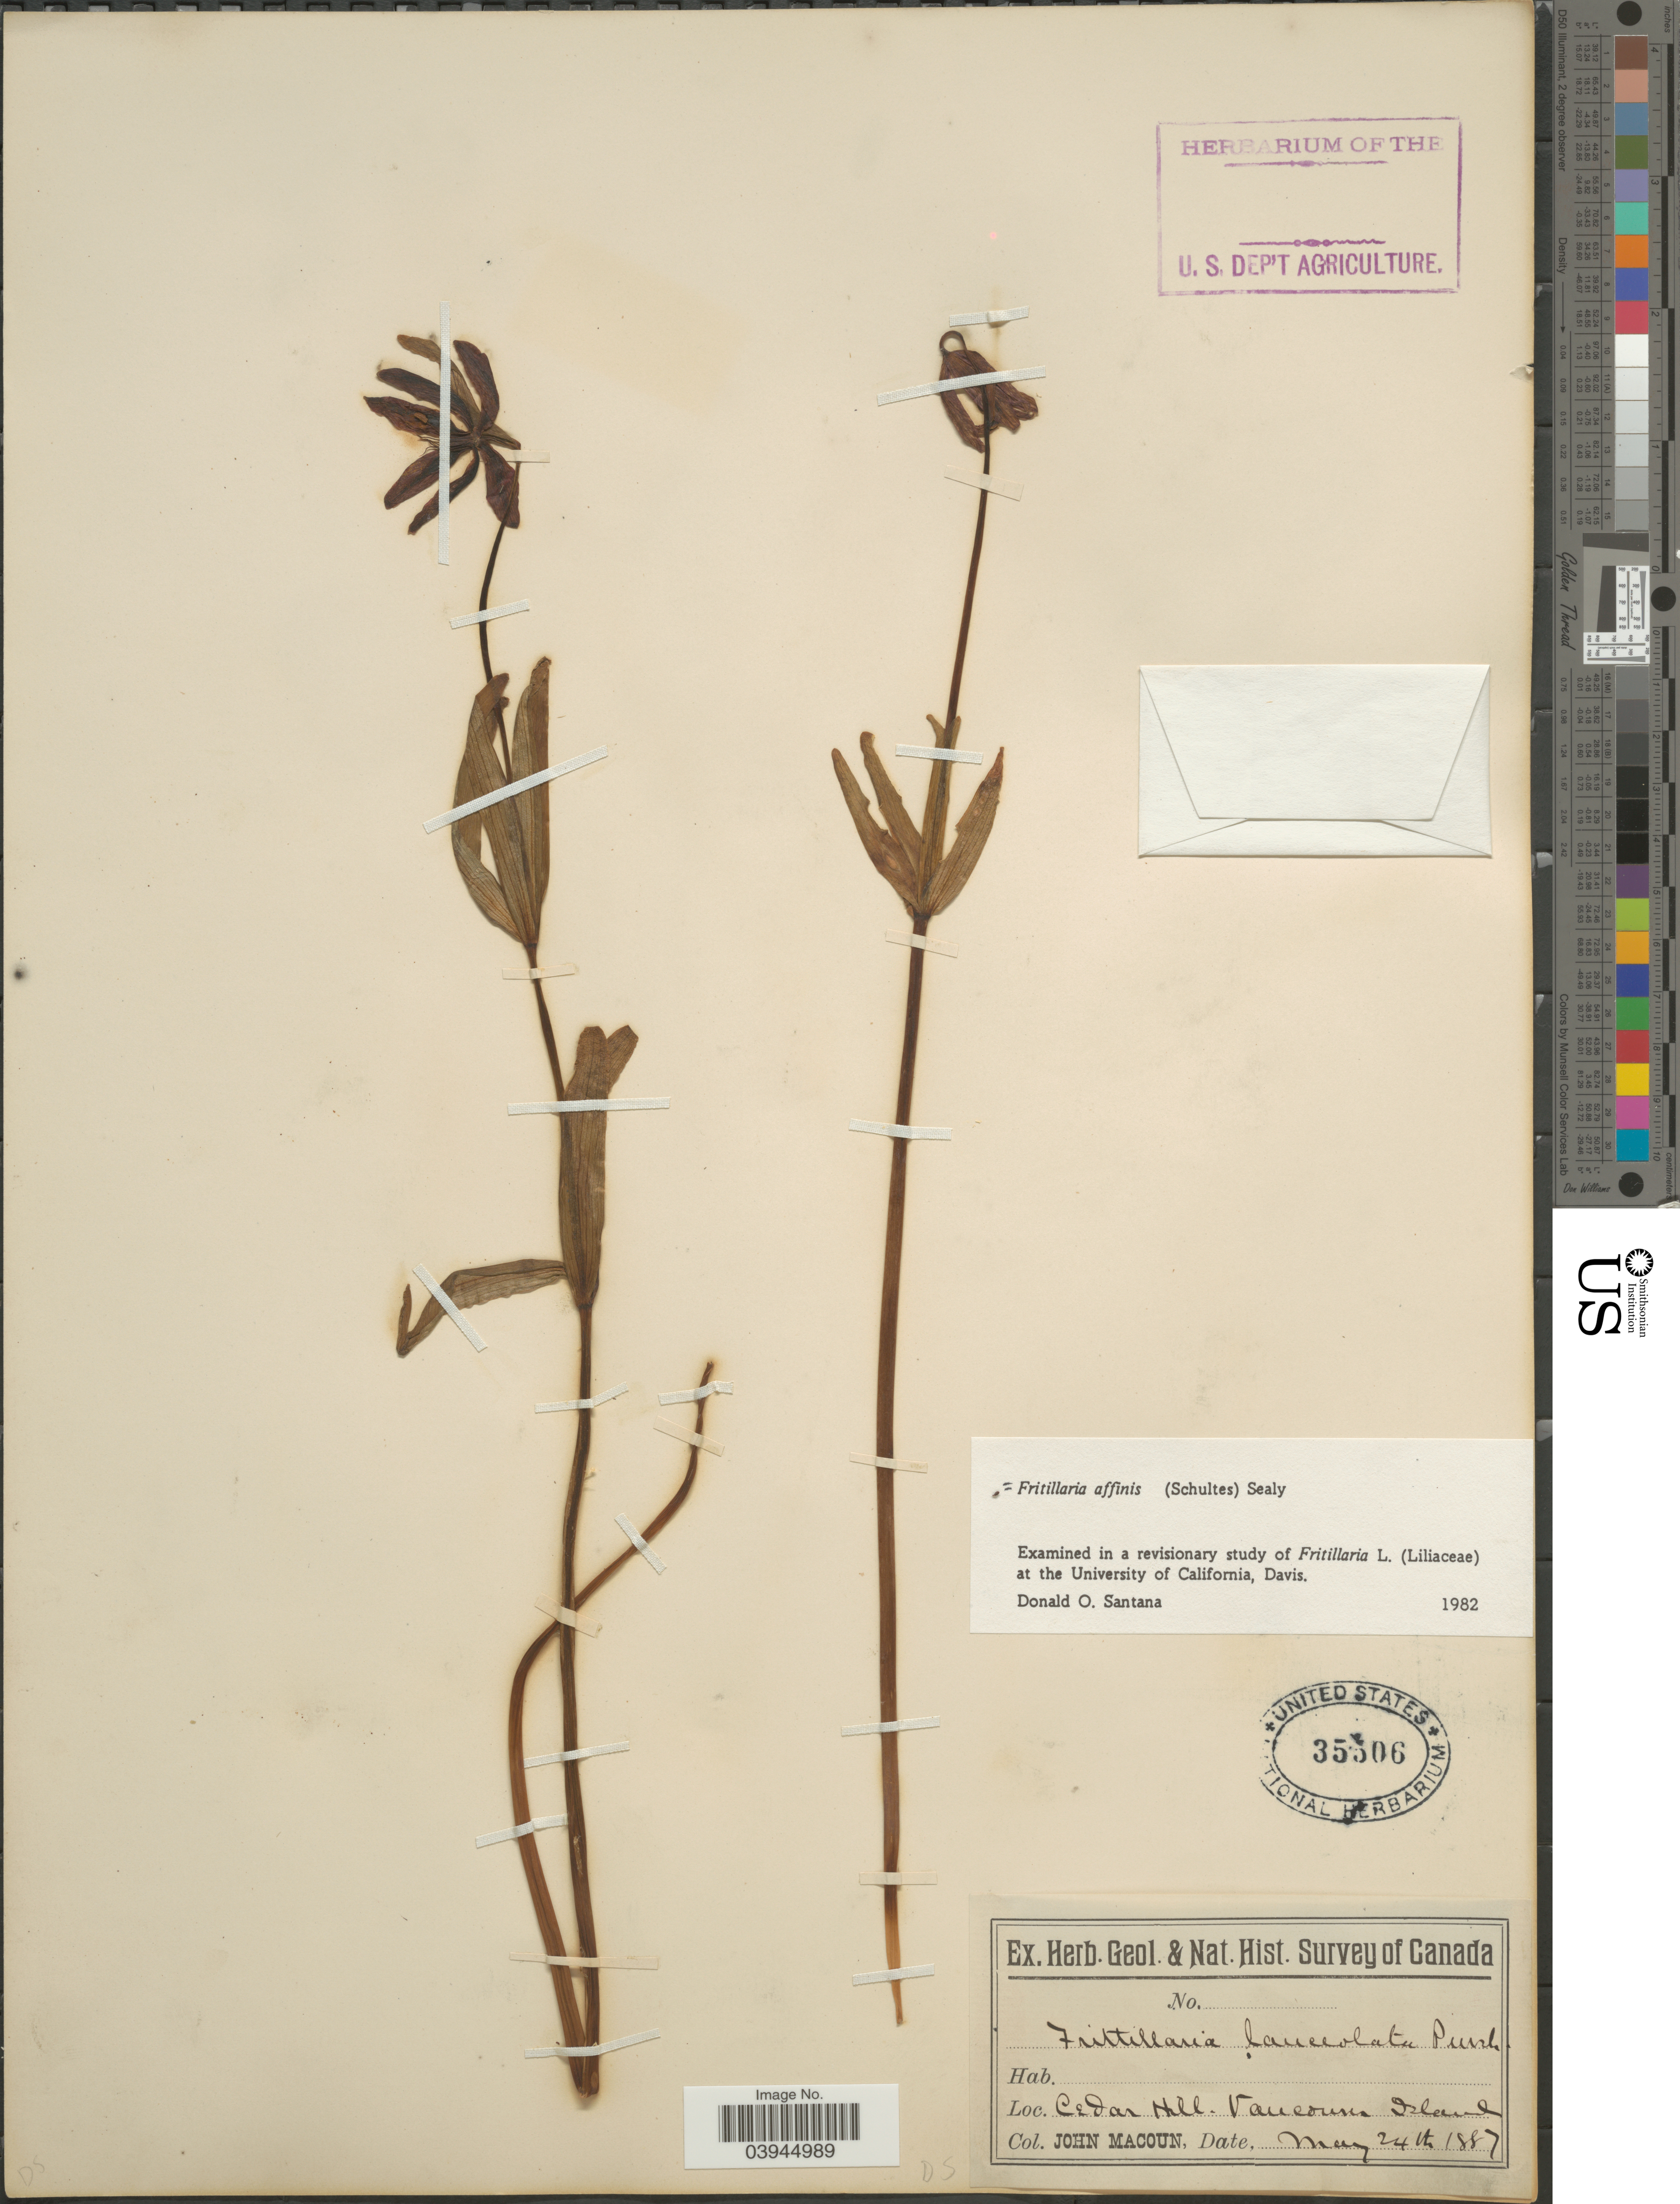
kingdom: Plantae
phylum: Tracheophyta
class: Liliopsida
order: Liliales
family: Liliaceae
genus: Fritillaria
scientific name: Fritillaria affinis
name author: (Schult. & Schult. f.) Sealy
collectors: J. Macoun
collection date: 1887-05-24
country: Canada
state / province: British Columbia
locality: Cedar Hill. Vancouver Island.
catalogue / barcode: US 35506